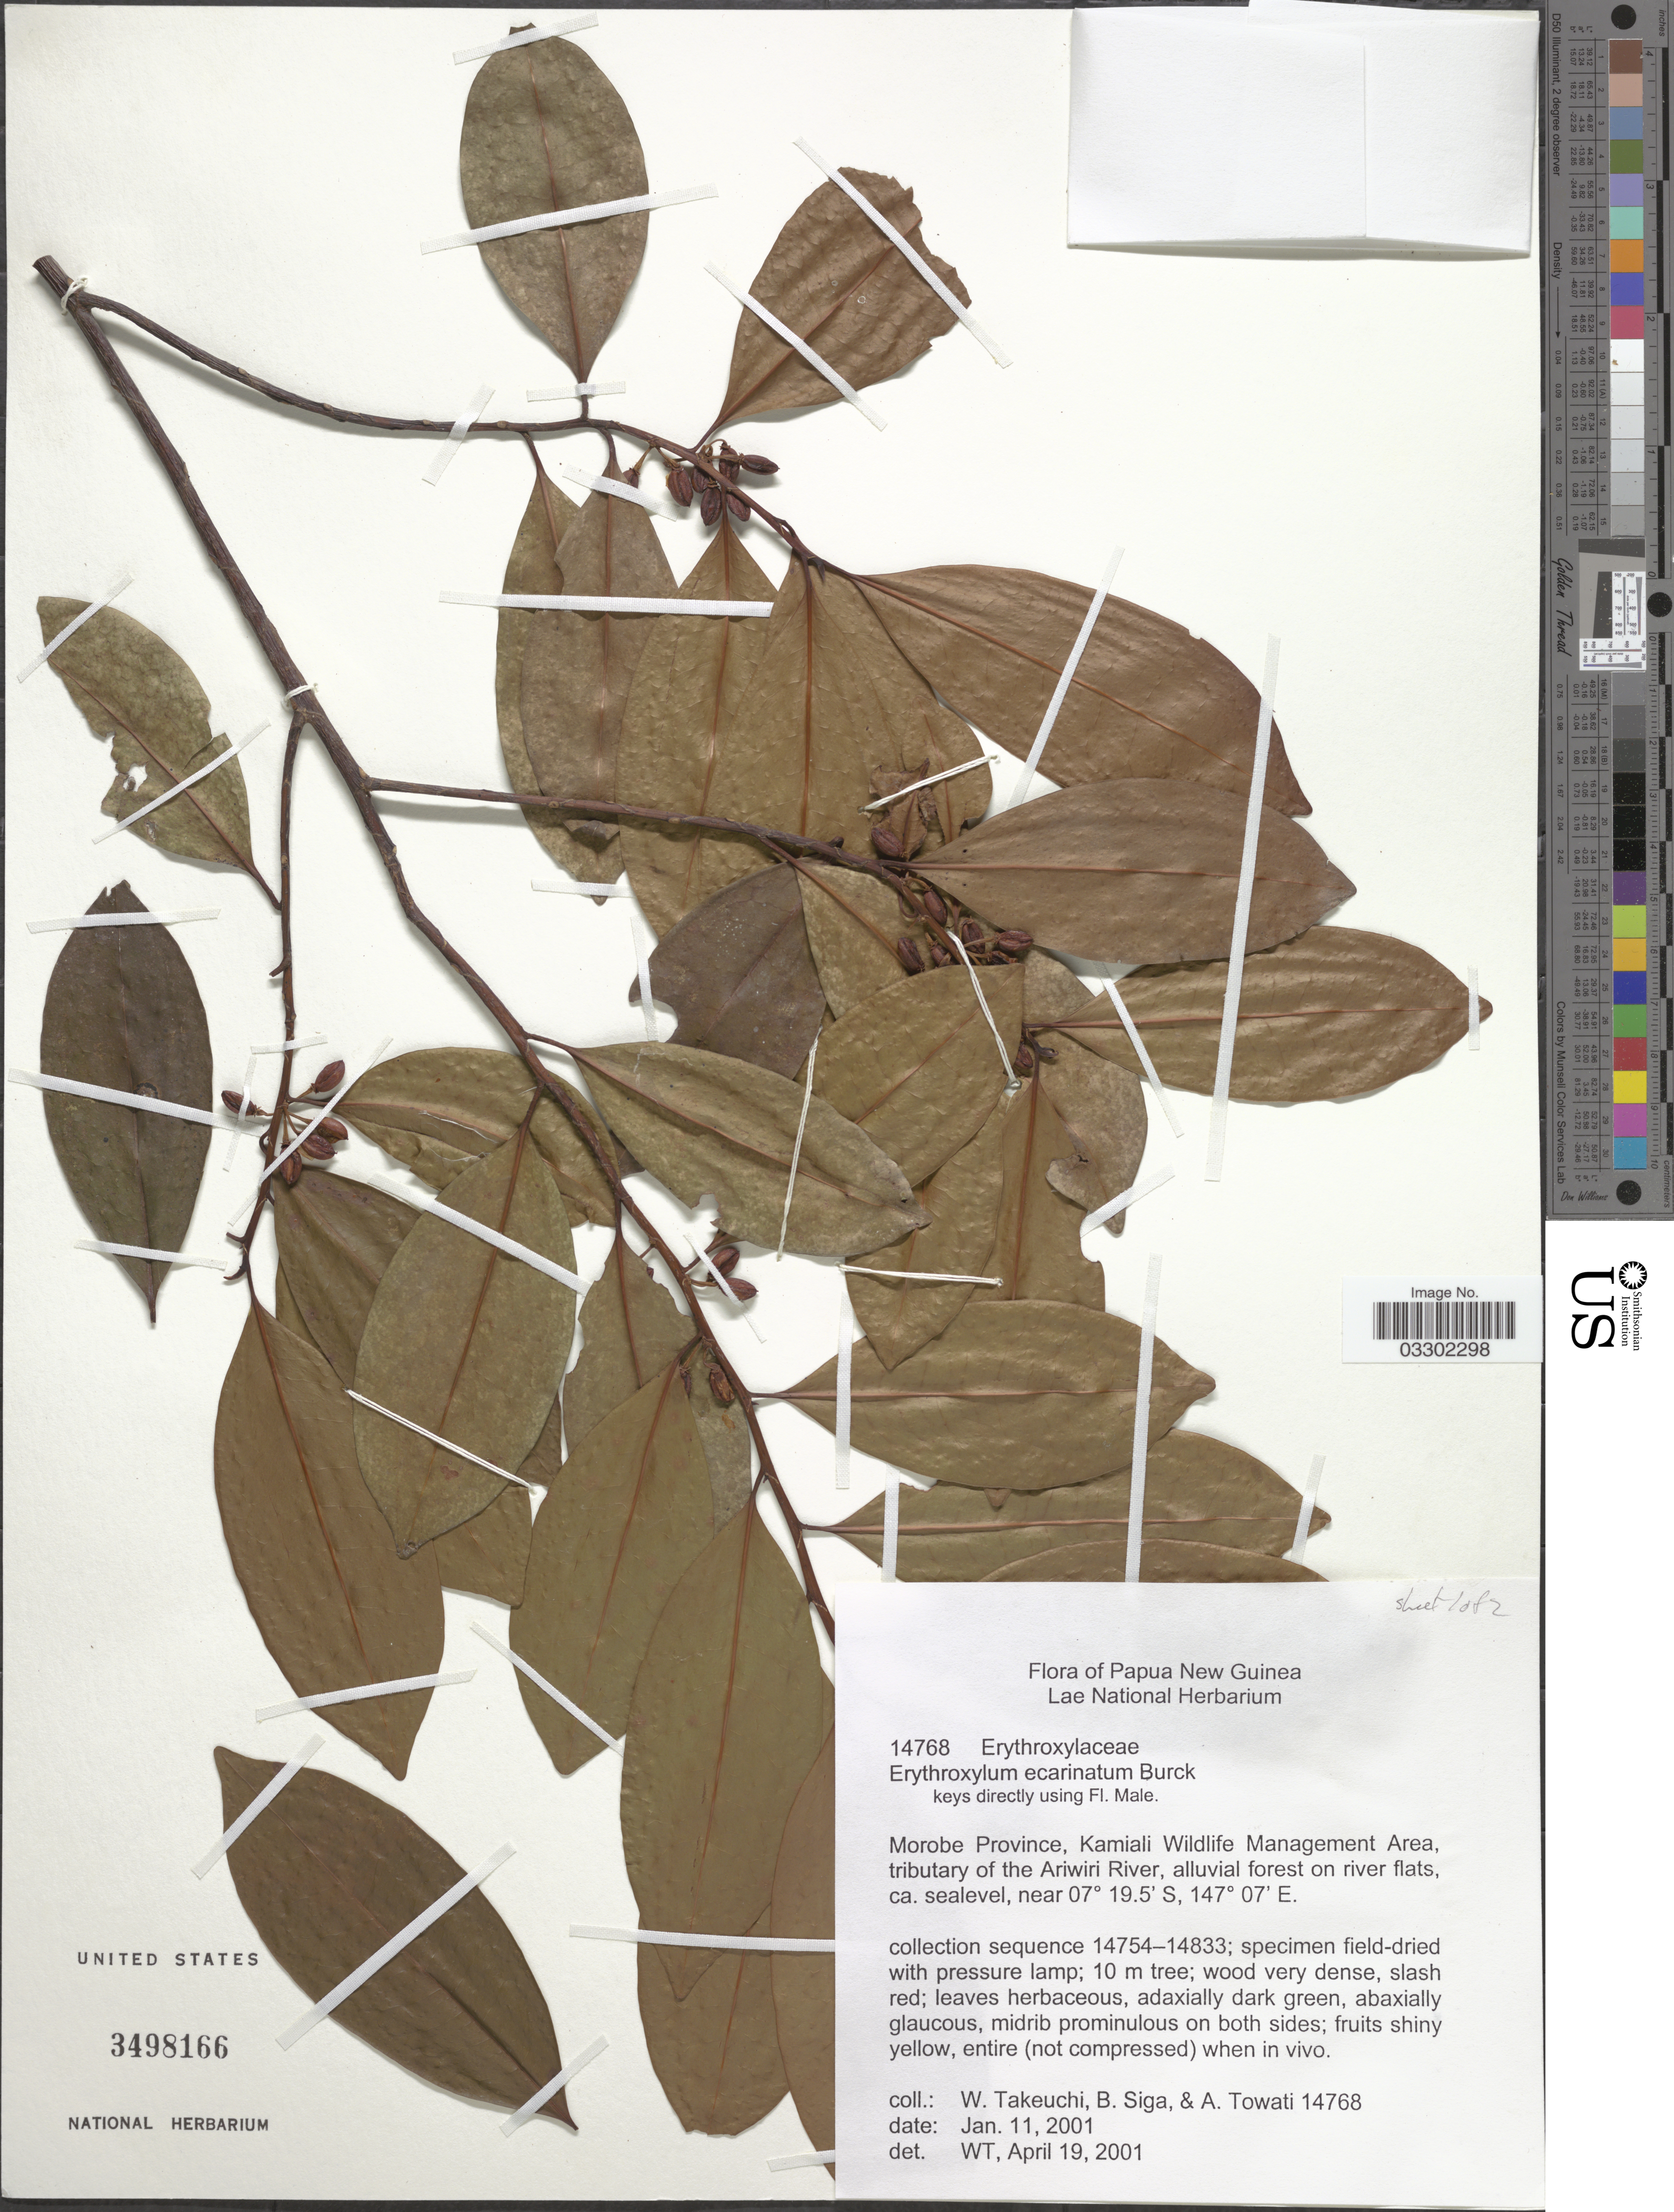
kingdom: Plantae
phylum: Tracheophyta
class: Magnoliopsida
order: Malpighiales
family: Erythroxylaceae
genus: Erythroxylum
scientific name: Erythroxylum ecarinatum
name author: Hochr.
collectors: W. Takeuchi, B. Siga & A. Towati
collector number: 14768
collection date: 2001-01-11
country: Papua New Guinea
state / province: Morobe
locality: Kamiali Wildlife Management Area, tributary of the Ariwiri River.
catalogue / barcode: US 3498166